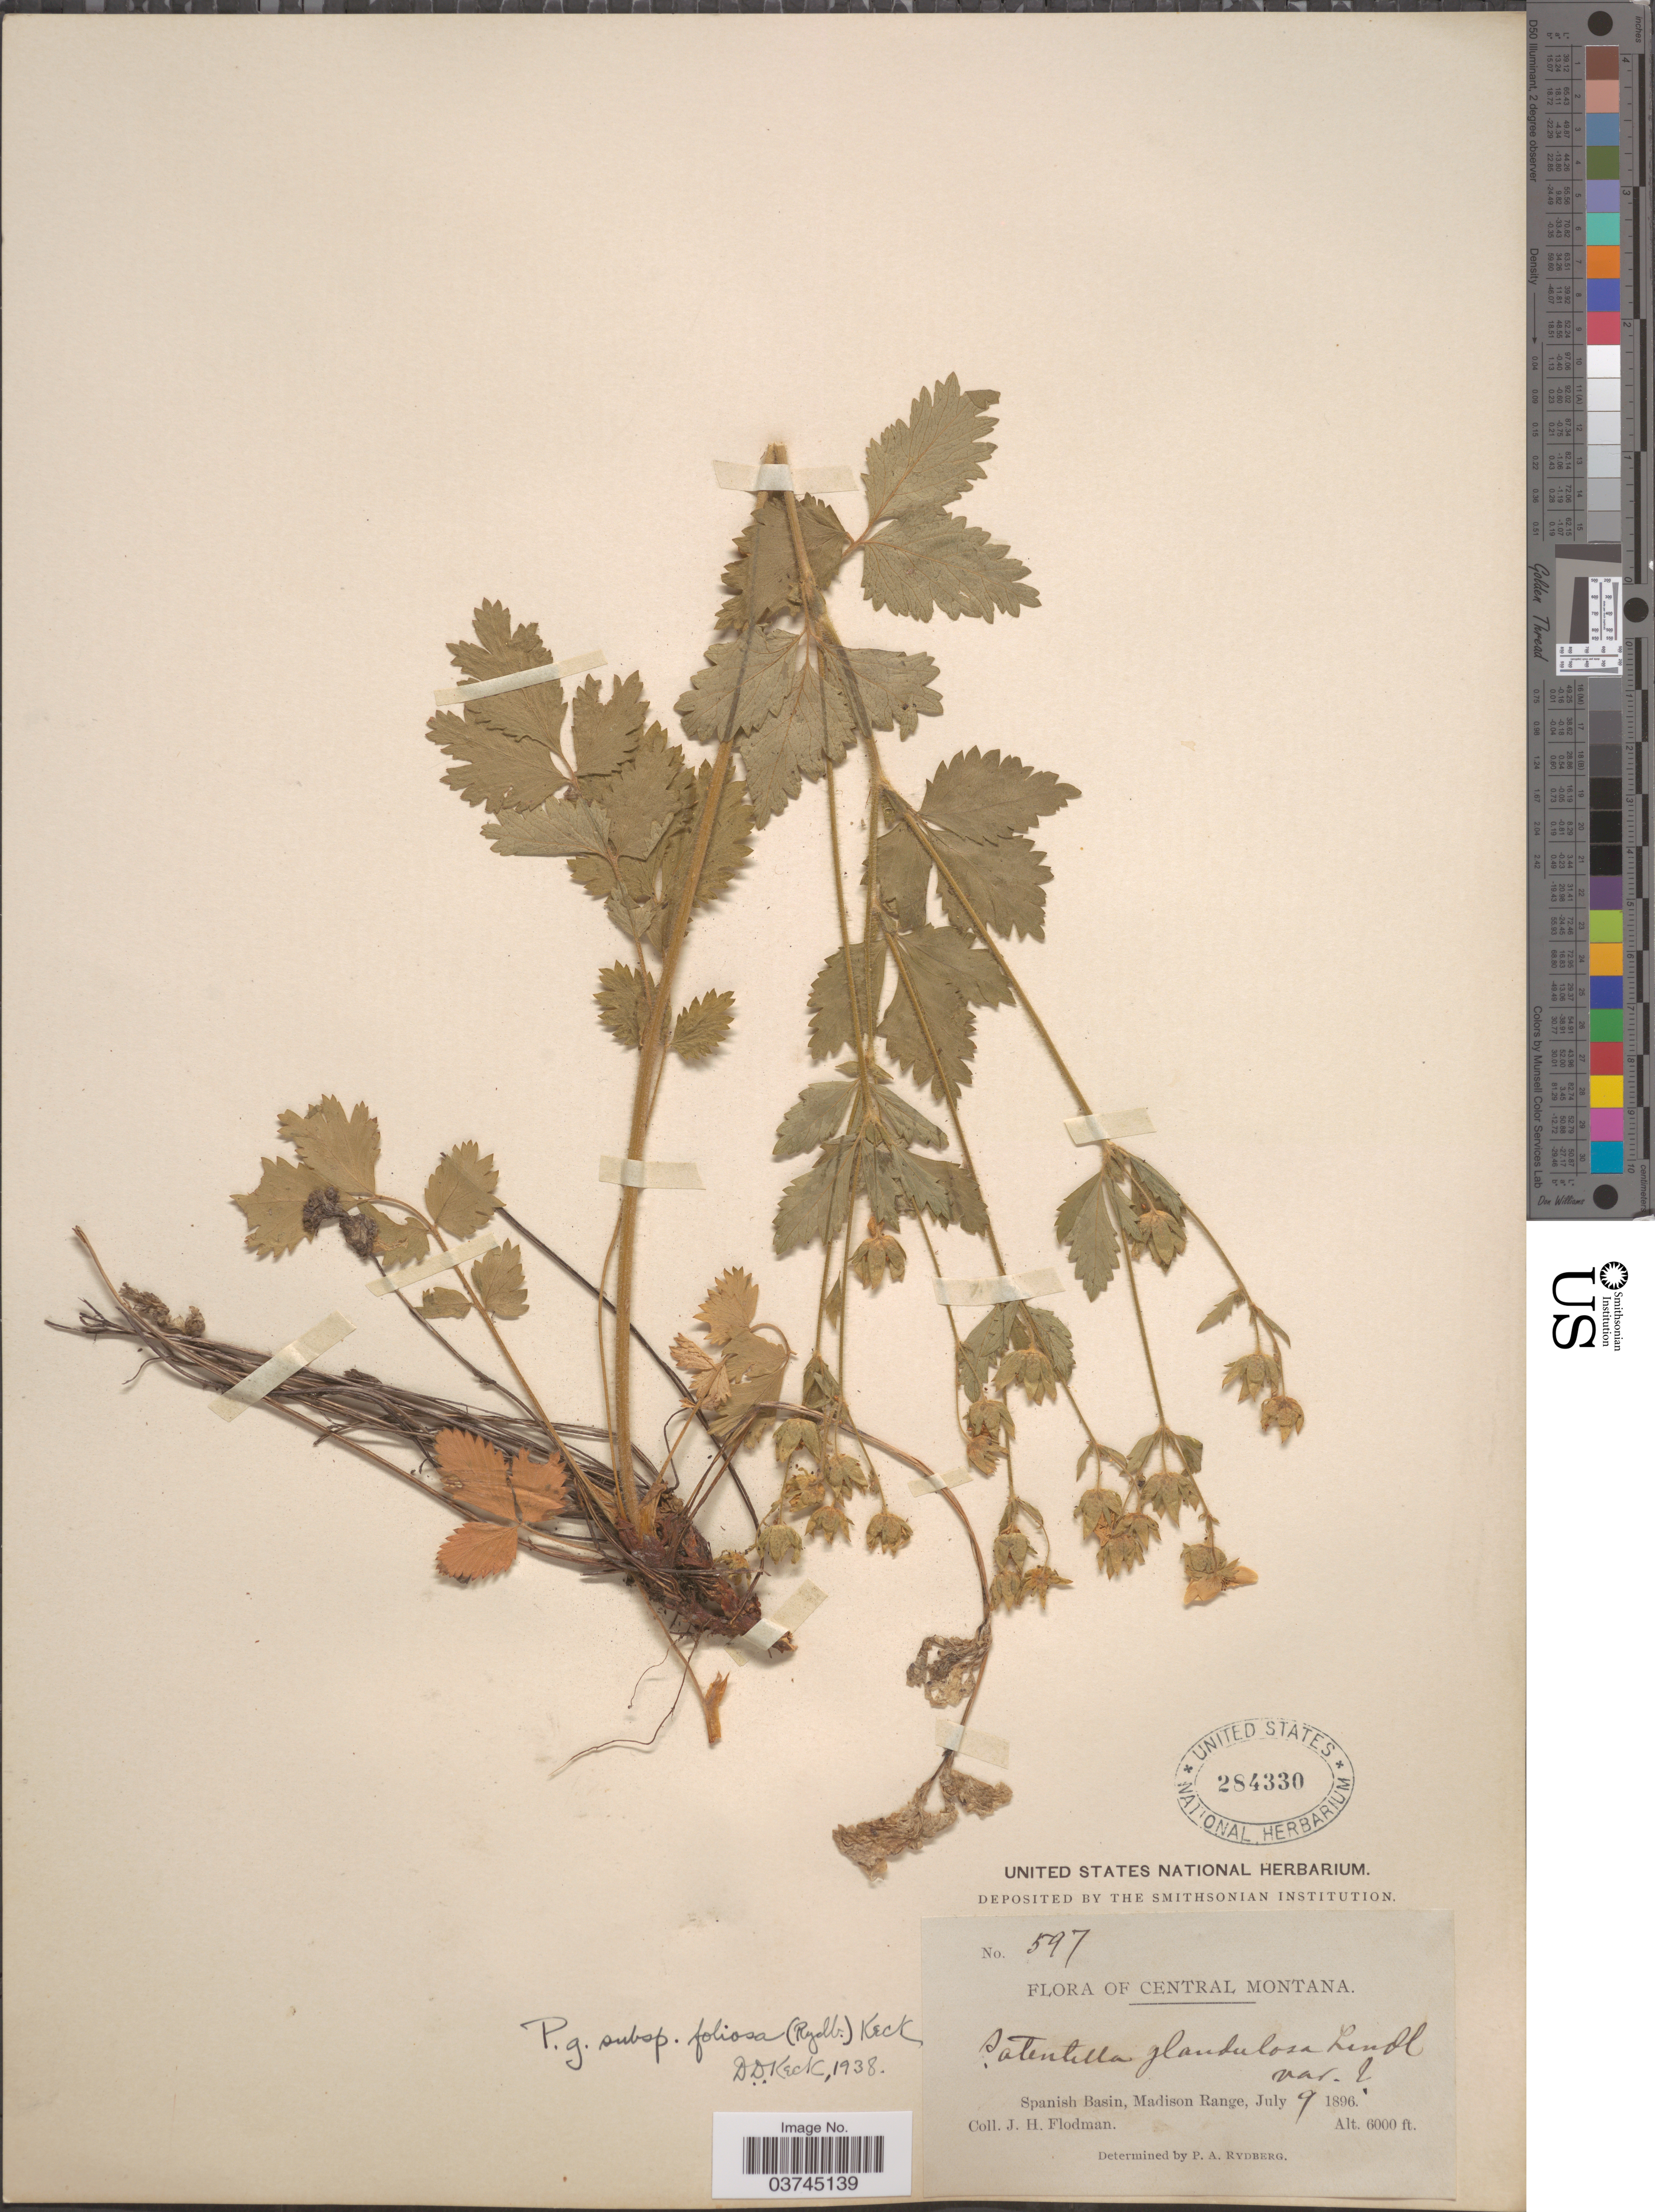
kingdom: Plantae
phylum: Tracheophyta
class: Magnoliopsida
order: Rosales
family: Rosaceae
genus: Drymocallis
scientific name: Drymocallis foliosa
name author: Rydb.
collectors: J. Flodman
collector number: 597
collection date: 1896-07-09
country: United States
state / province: Montana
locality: Central Montana. Spanish Basin, Madison Range.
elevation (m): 1829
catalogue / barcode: US 284330